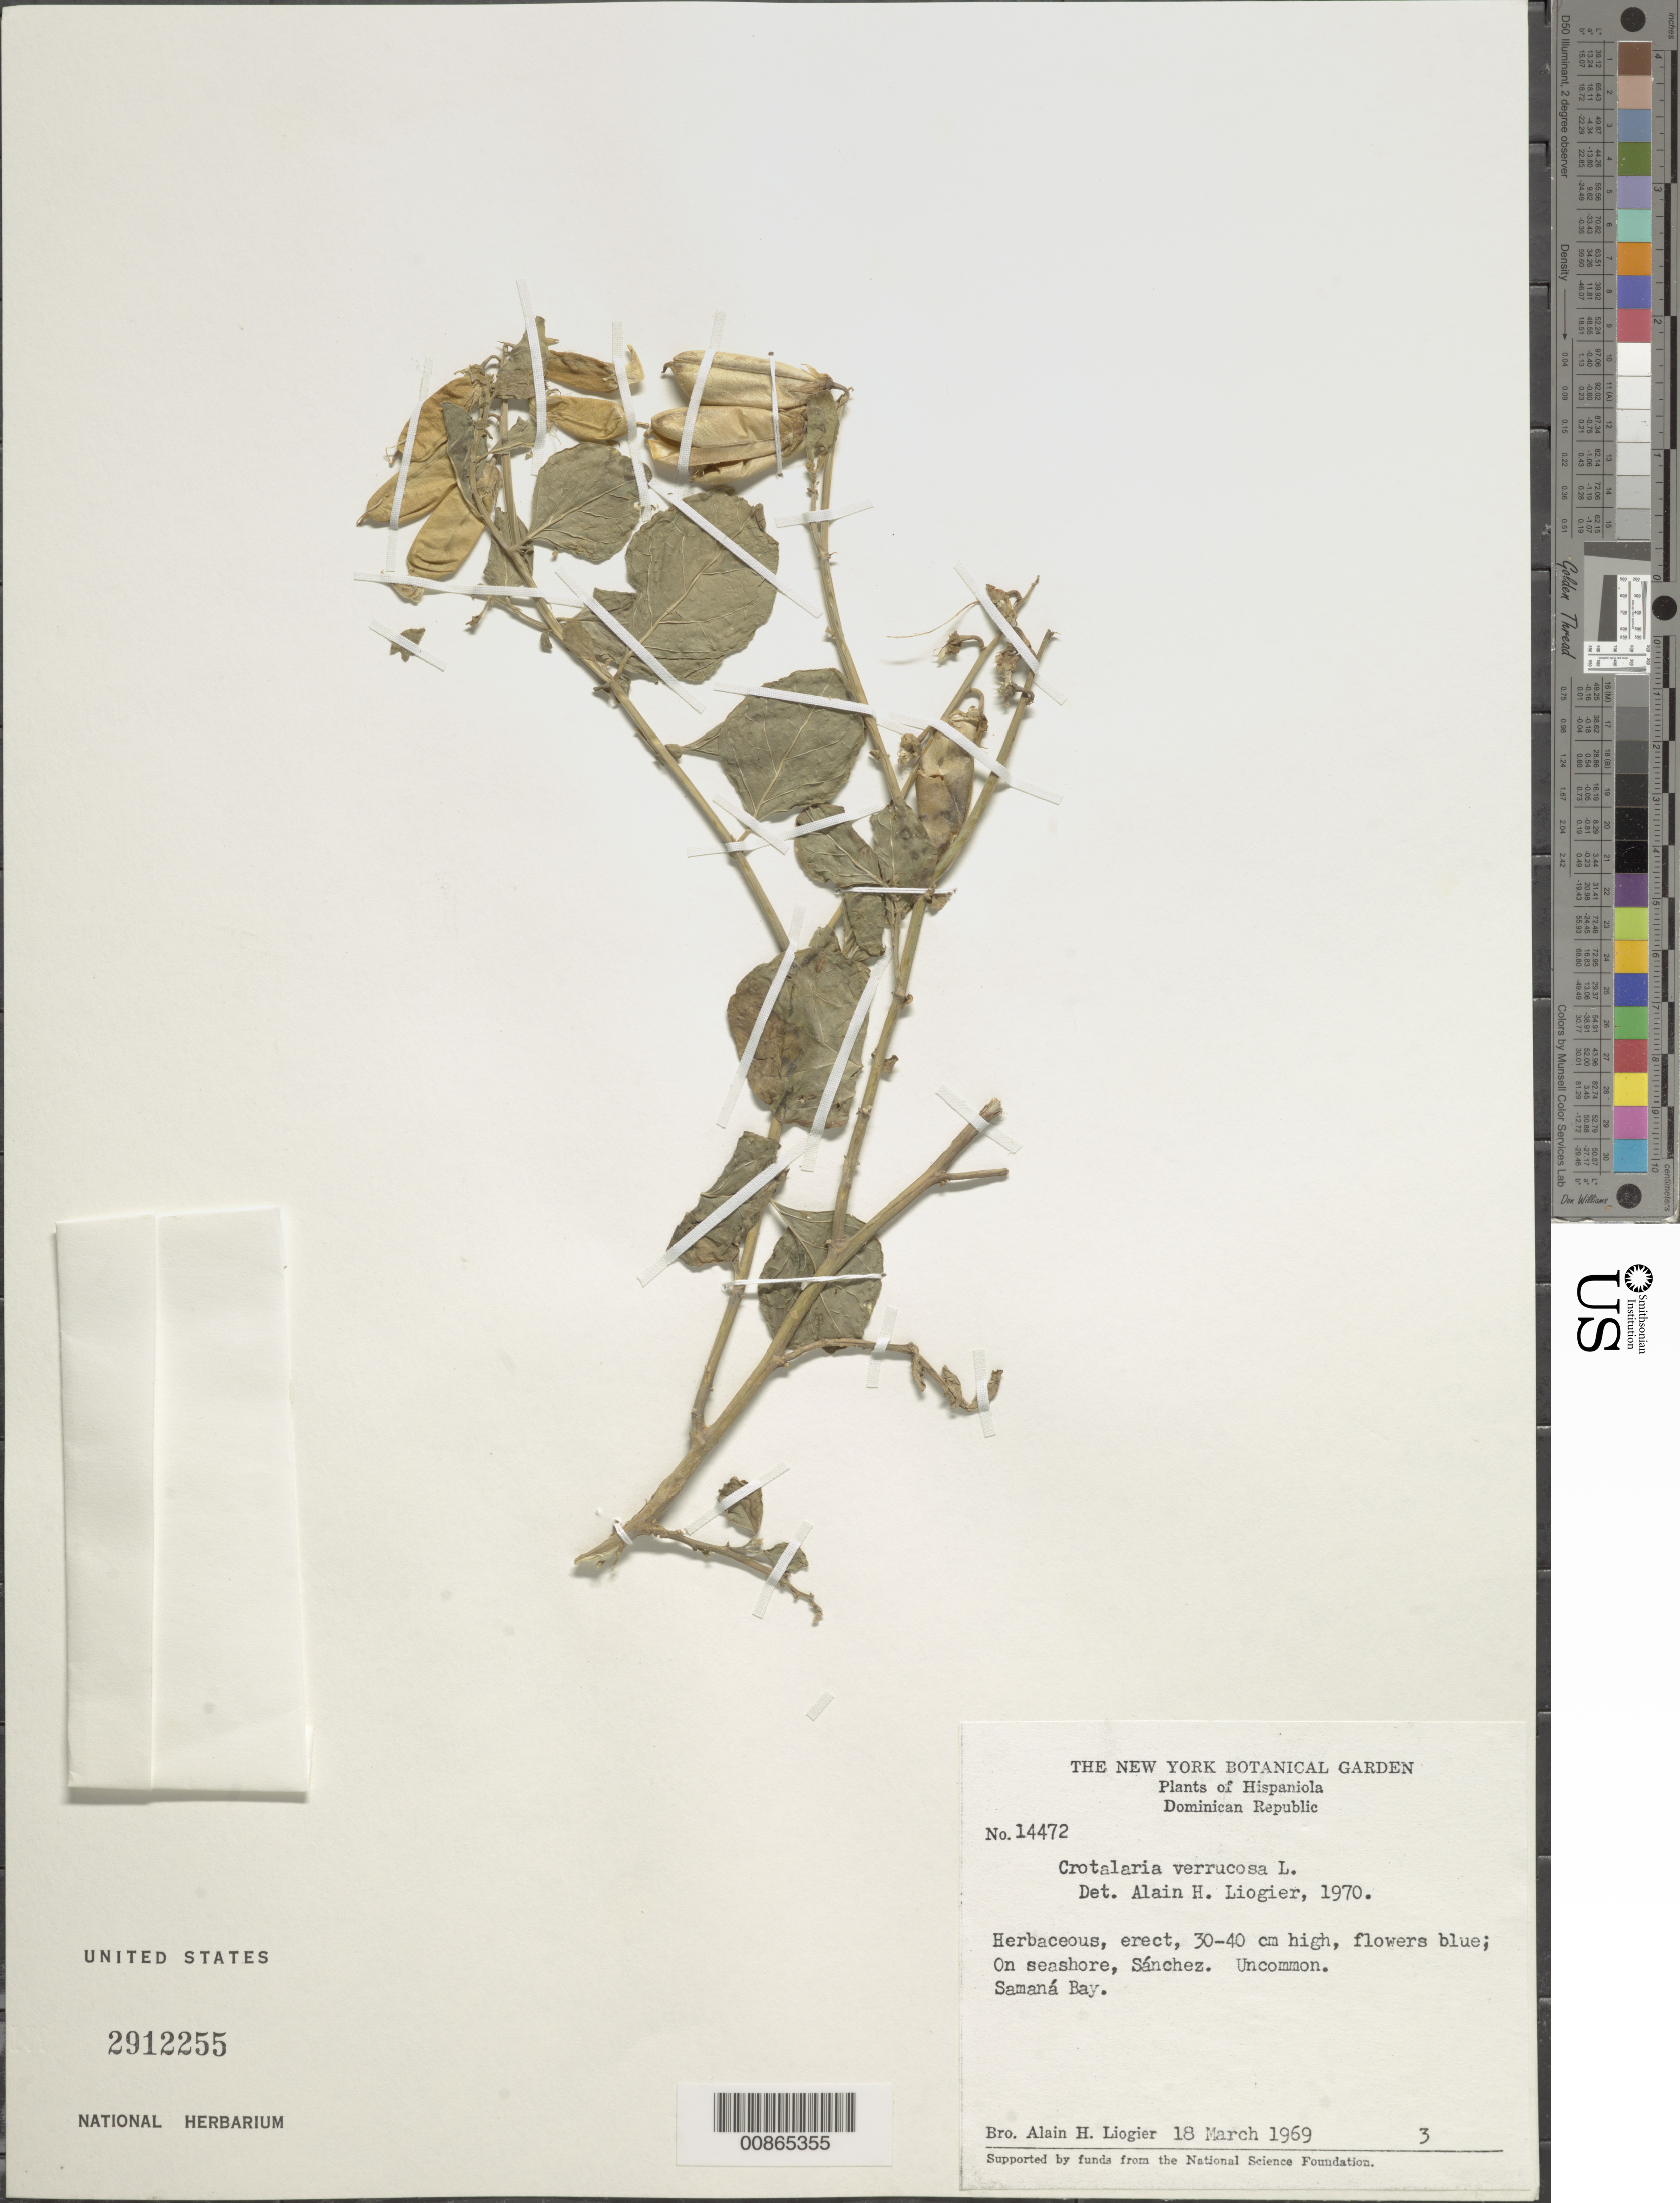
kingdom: Plantae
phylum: Tracheophyta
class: Magnoliopsida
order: Fabales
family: Fabaceae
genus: Crotalaria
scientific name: Crotalaria verrucosa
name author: L.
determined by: Liogier, Alain H.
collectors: A. H. Liogier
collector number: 14472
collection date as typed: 18 Mar 1969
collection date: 1969-03-18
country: Dominican Republic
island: Hispaniola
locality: Sánchez. Samaná Bay.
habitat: On seashore.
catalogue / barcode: US 2912255